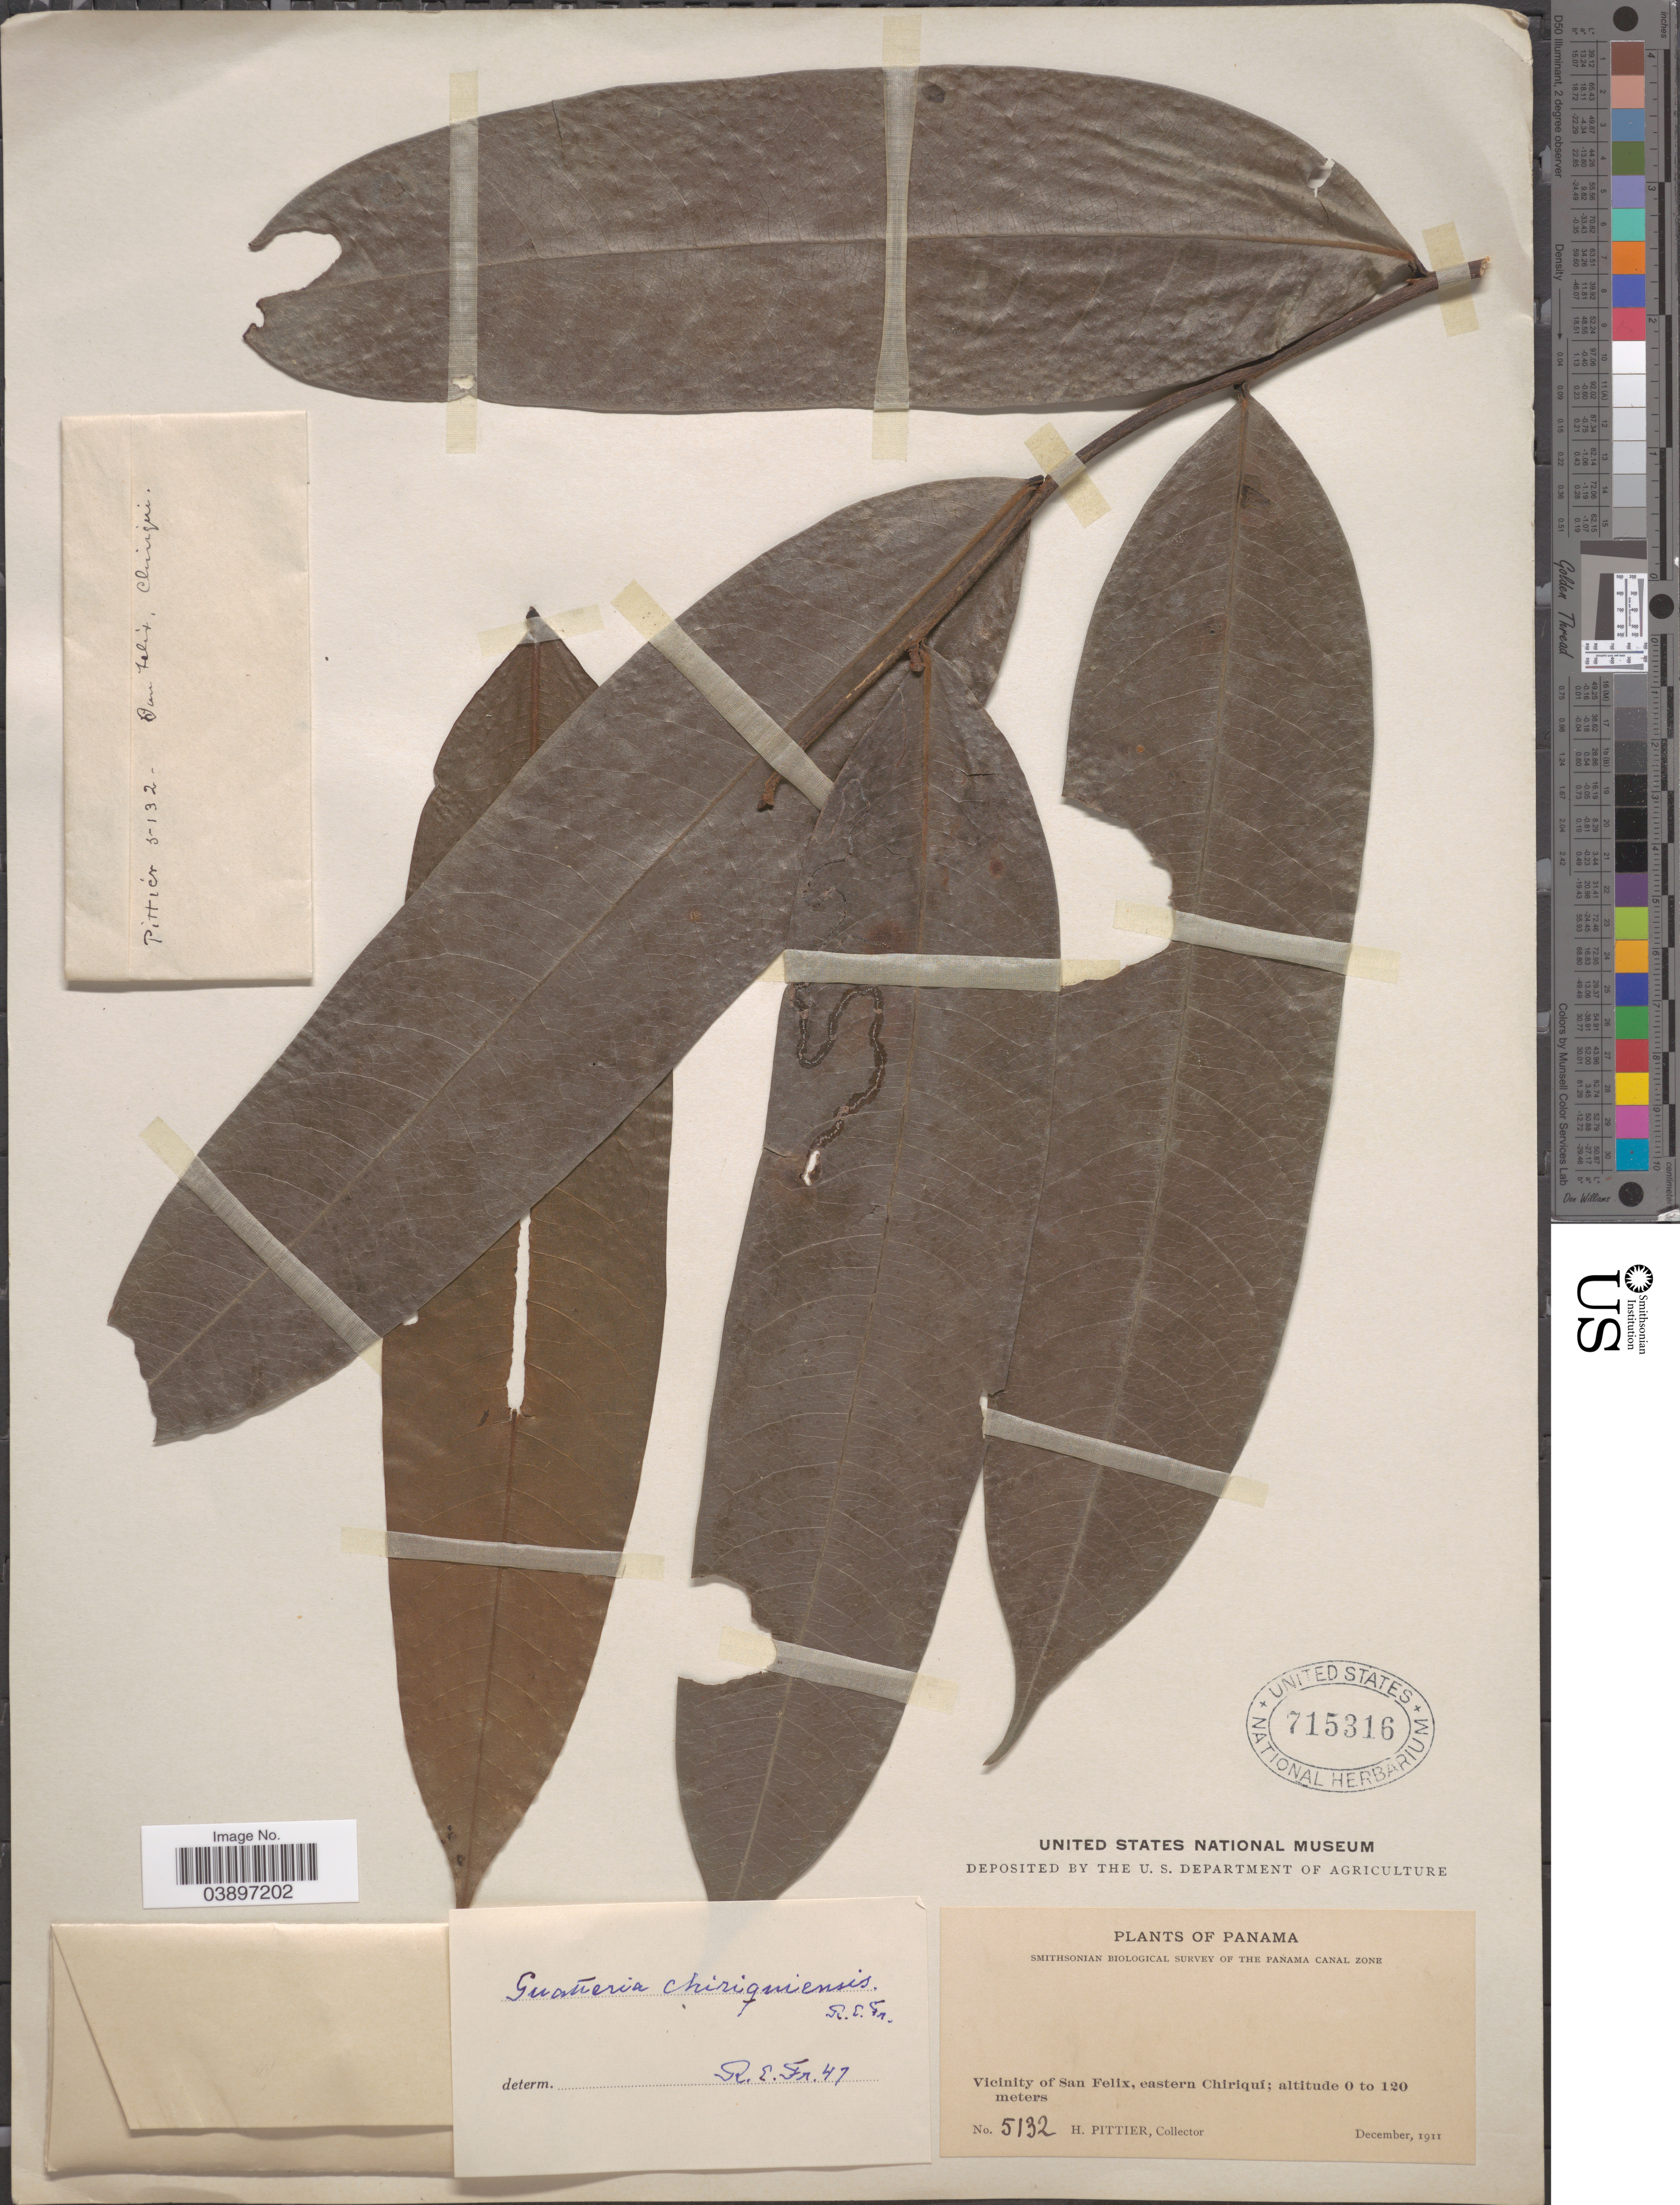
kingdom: Plantae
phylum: Tracheophyta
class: Magnoliopsida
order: Magnoliales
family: Annonaceae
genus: Guatteria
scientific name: Guatteria chiriquiensis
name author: R.E. Fr.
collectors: H. F. Pittier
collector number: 5132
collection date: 1911-12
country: Panama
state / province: Chiriqui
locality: Vicinity of San Felix, eastern Chiriquí.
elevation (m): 0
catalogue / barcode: US 715316